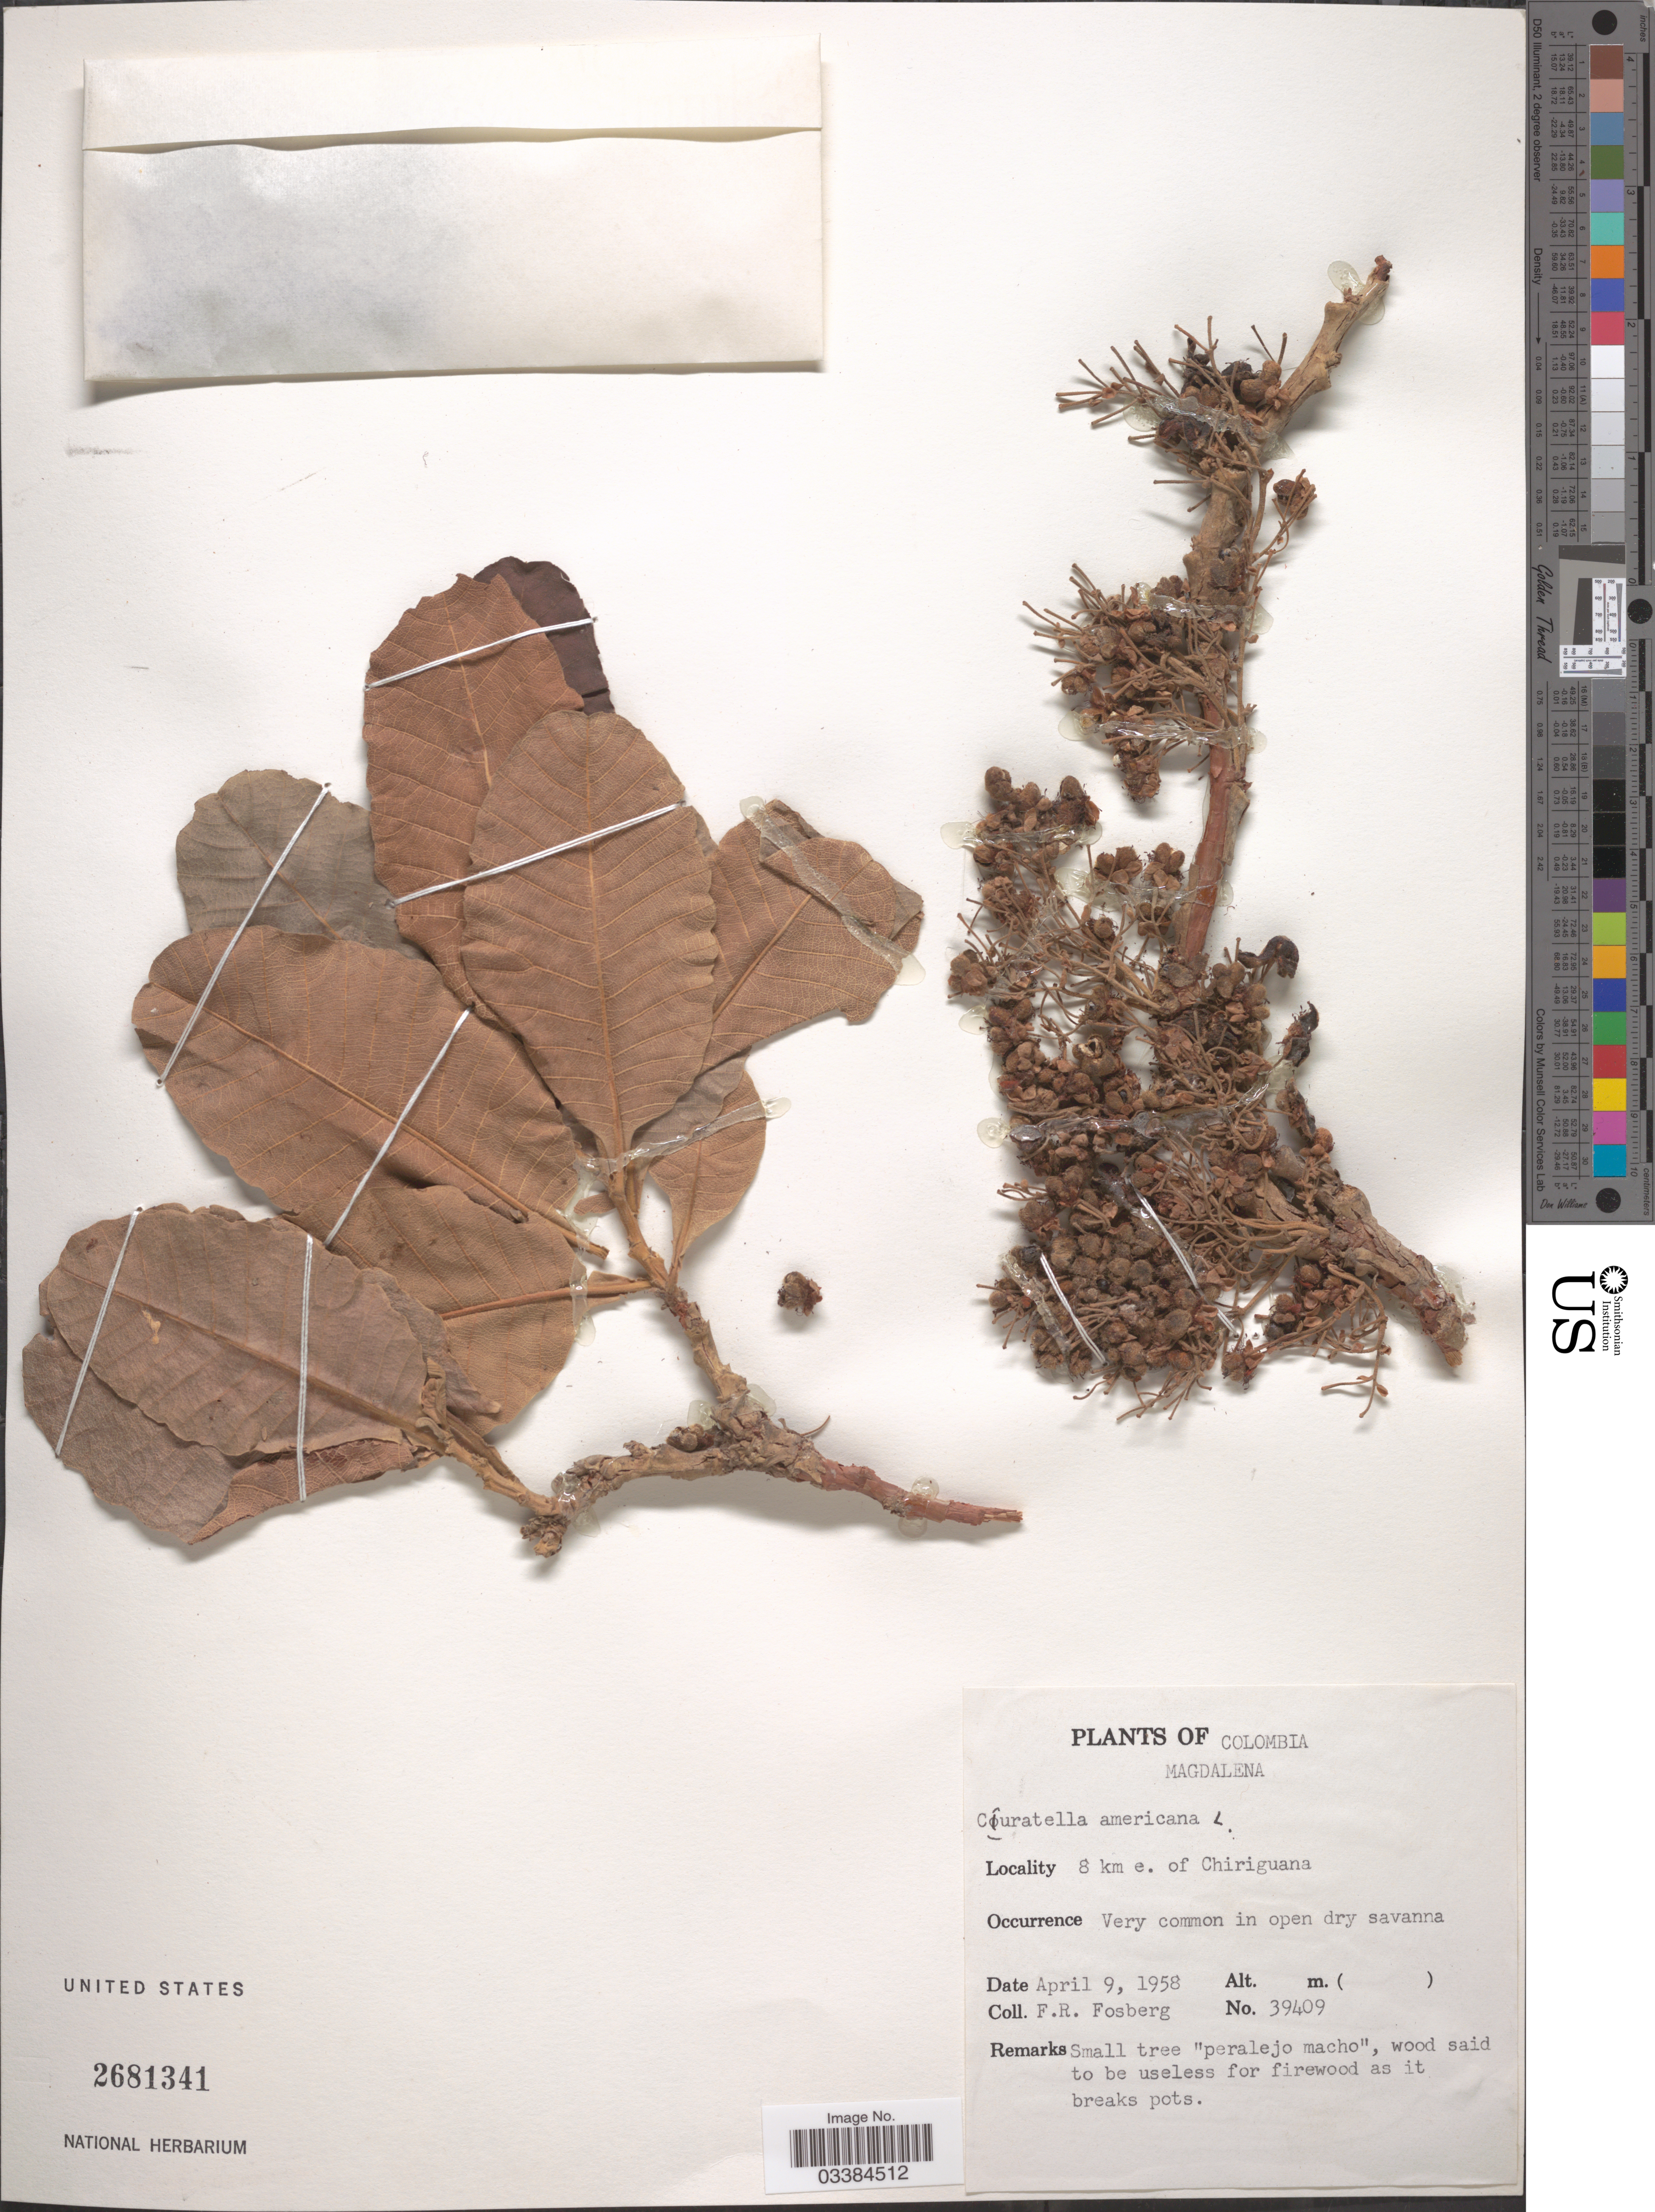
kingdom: Plantae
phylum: Tracheophyta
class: Magnoliopsida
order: Dilleniales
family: Dilleniaceae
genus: Curatella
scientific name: Curatella americana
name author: L.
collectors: F. R. Fosberg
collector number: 39409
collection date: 1958-04-09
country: Colombia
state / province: Magdalena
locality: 8 km e. of Chiriguana.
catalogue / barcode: US 2681341